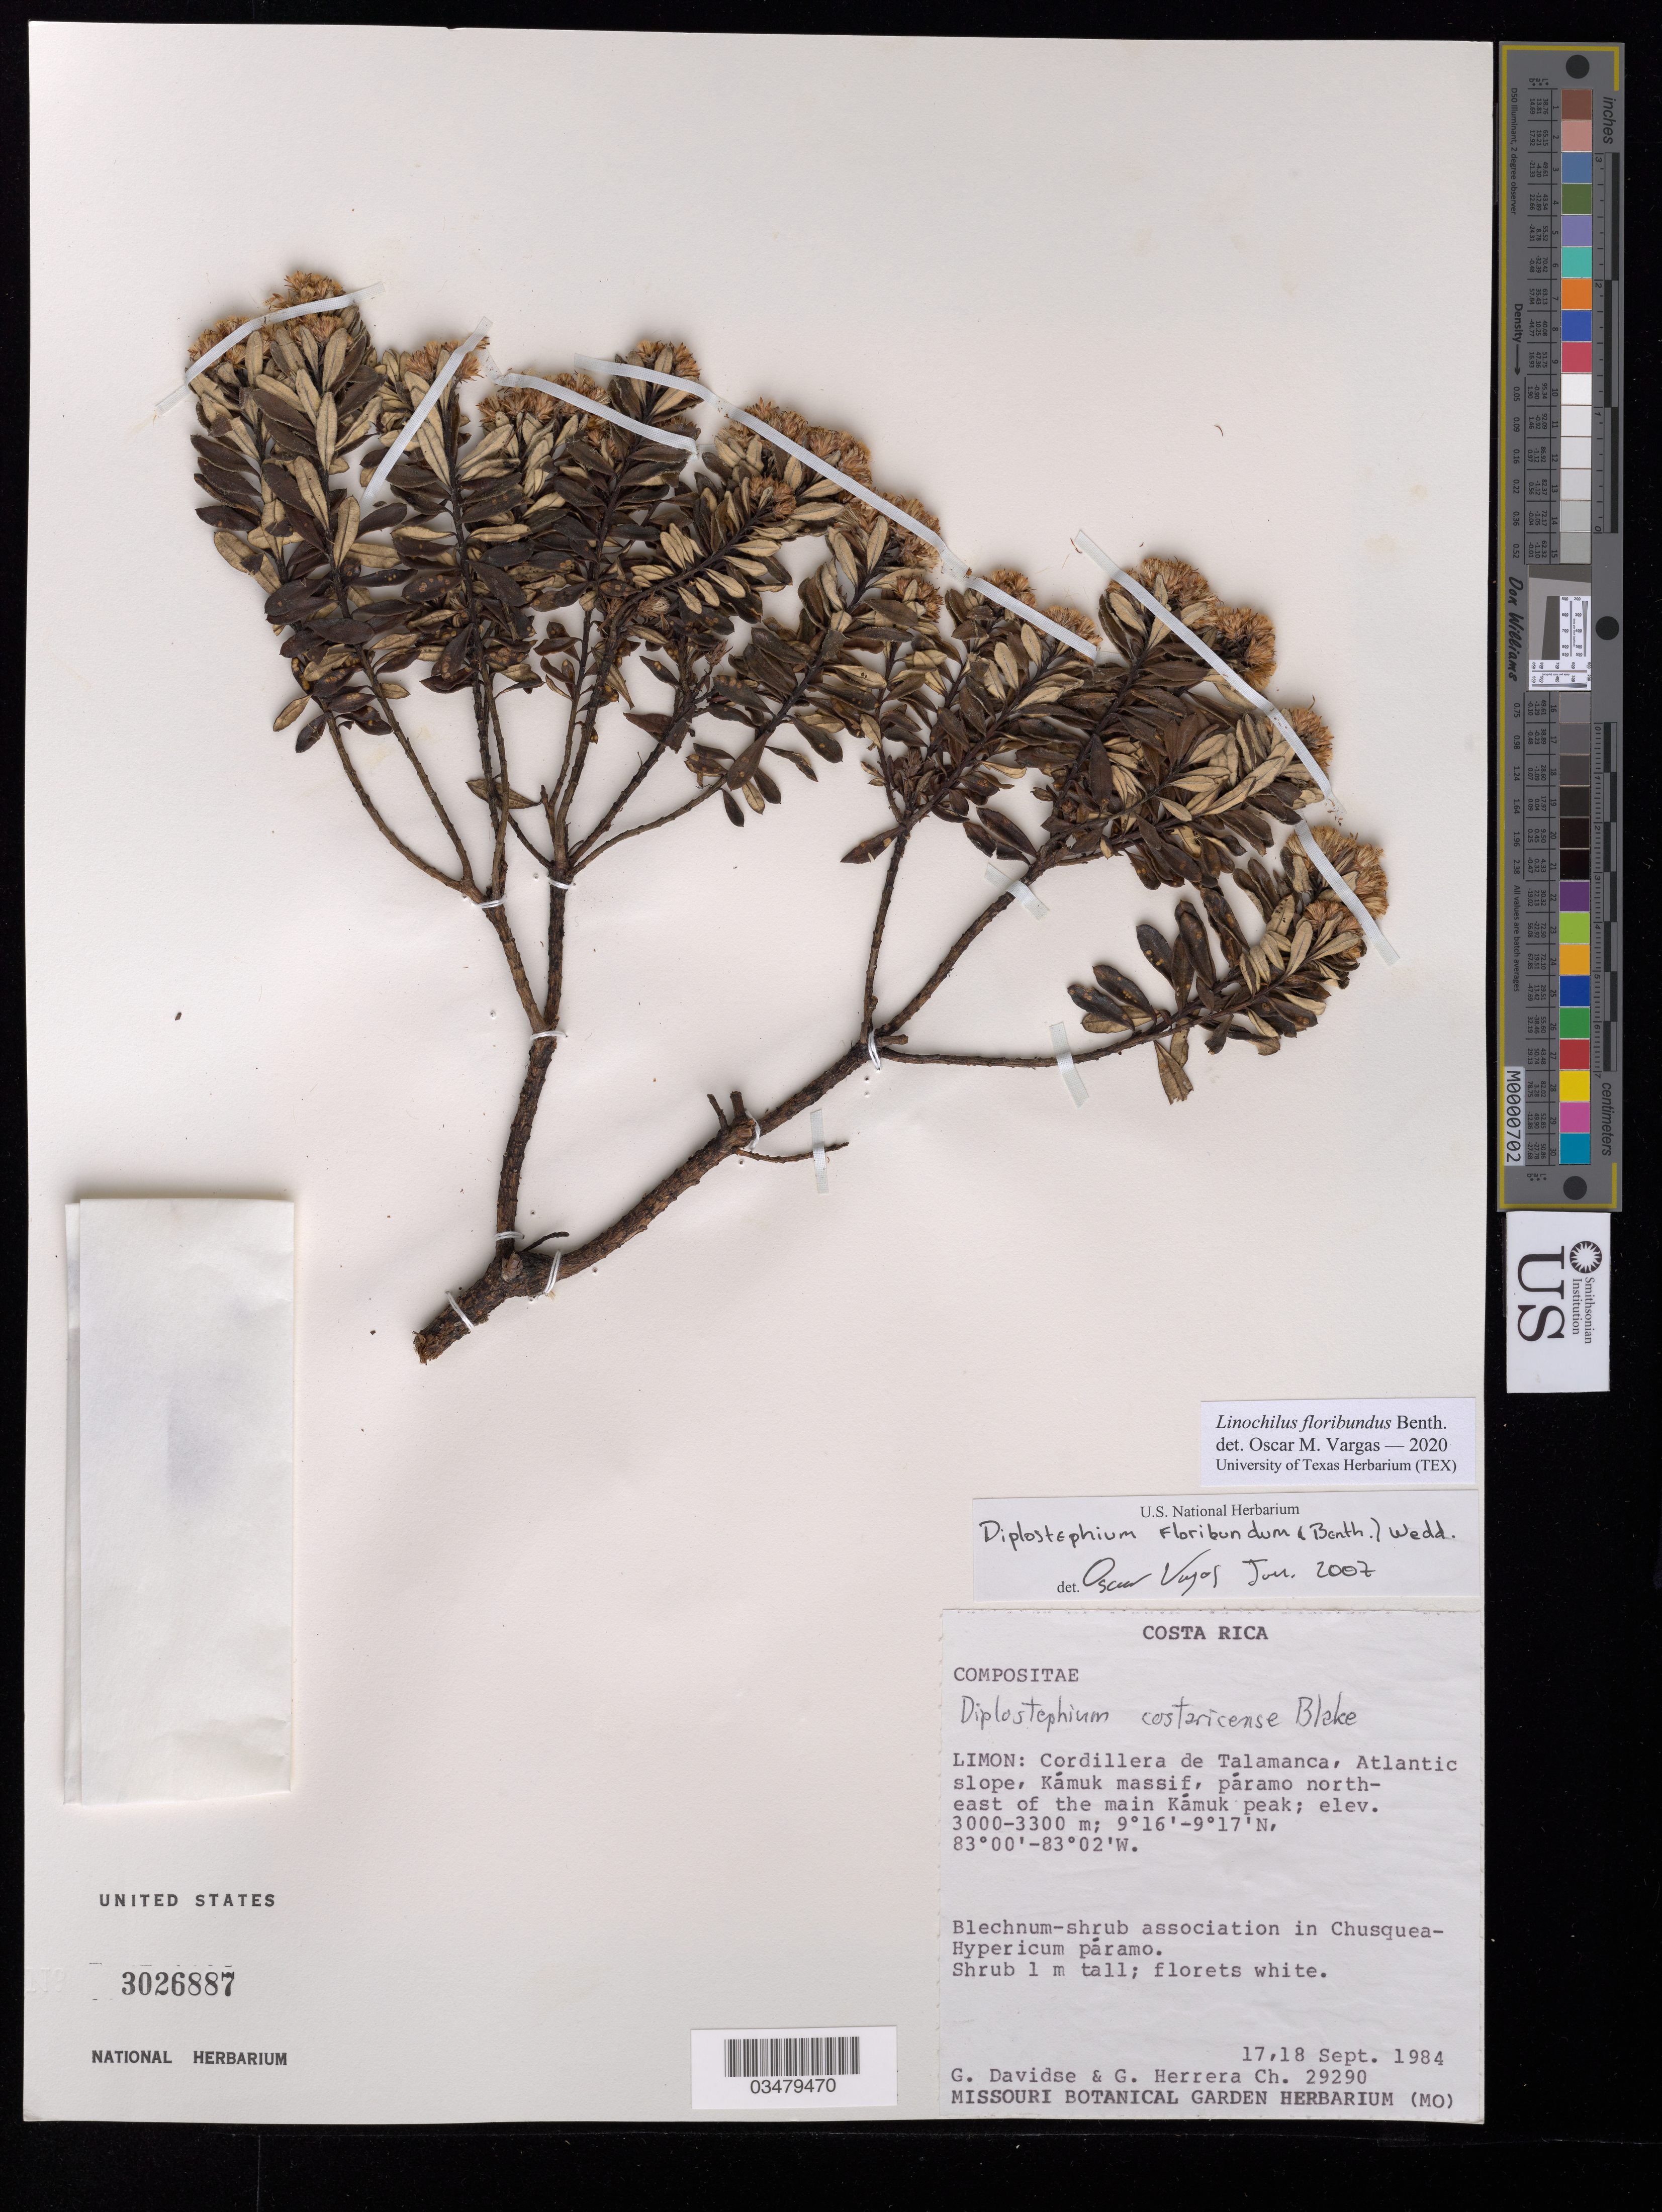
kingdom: Plantae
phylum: Tracheophyta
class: Magnoliopsida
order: Asterales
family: Asteraceae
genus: Linochilus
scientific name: Linochilus floribundus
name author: Benth.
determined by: Vargas, Oscar M.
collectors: G. Davidse & G. Herrera Ch.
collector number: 29290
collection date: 1984-09-17/1984-09-18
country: Costa Rica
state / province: Limón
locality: Cordillera de Talamanca, Atlantic slope, Kámuk massif, páramo northeast of the main Kámuk peak.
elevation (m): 3000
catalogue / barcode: US 3026887